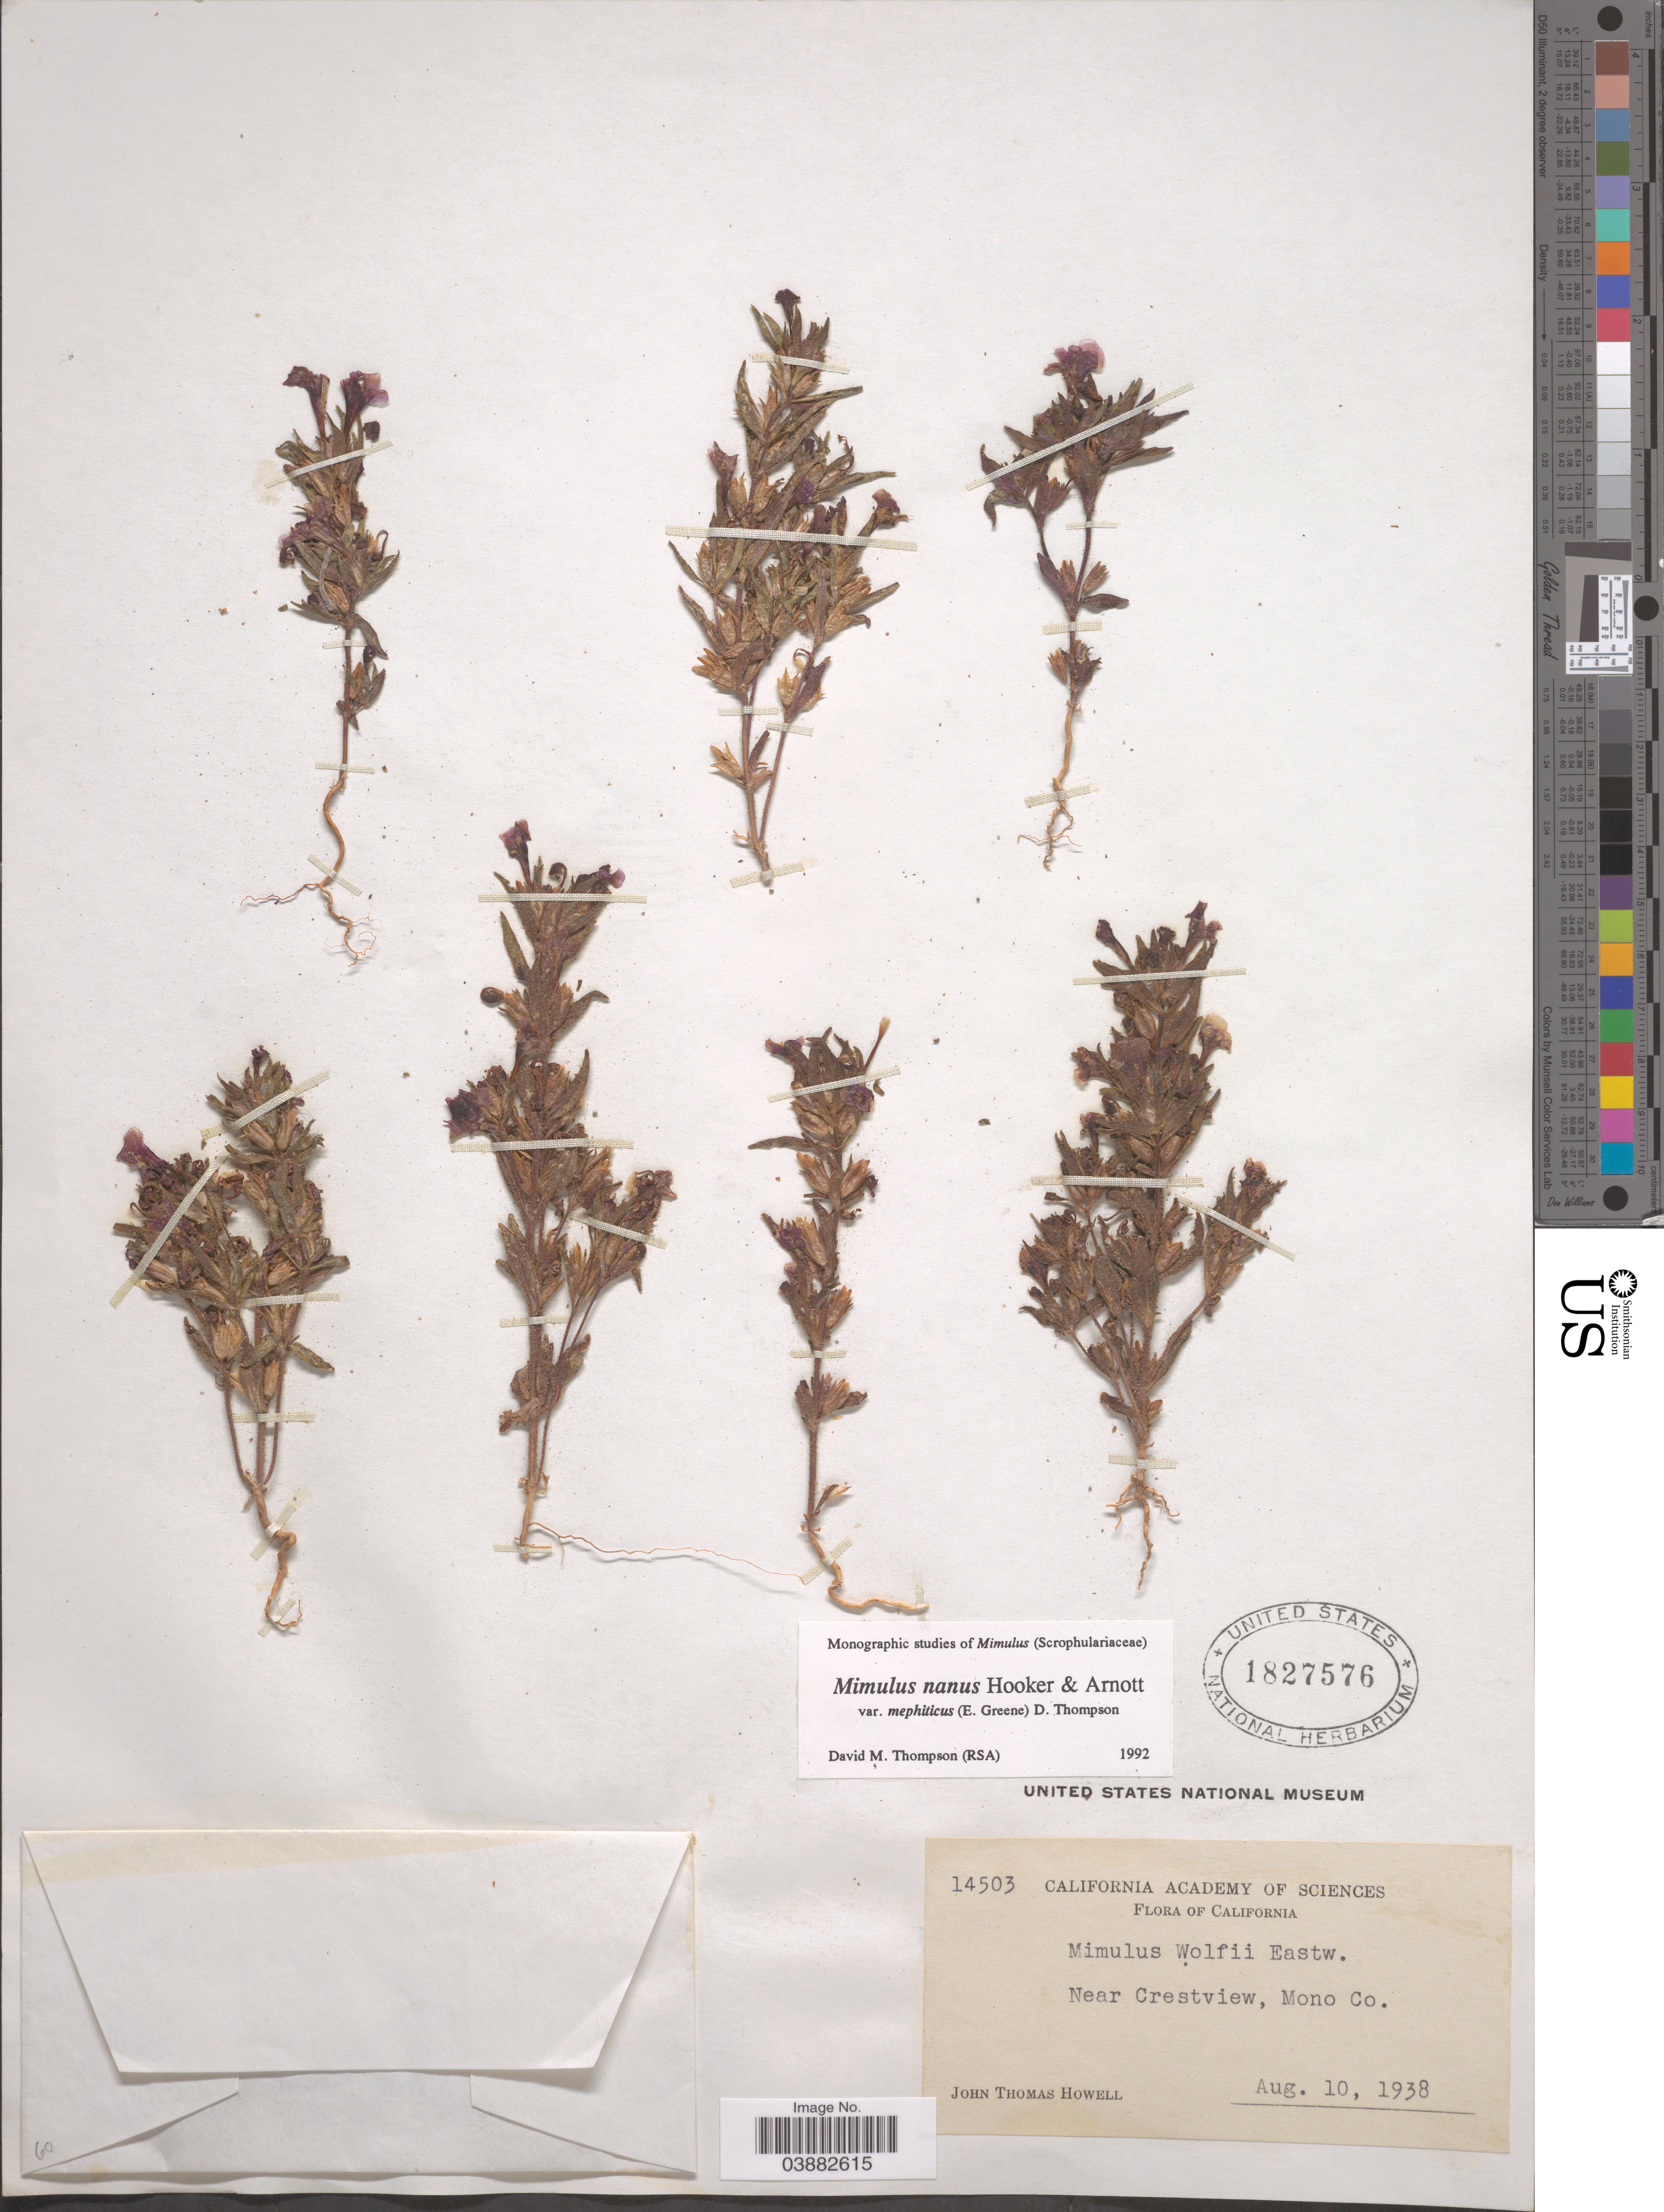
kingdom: Plantae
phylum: Tracheophyta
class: Magnoliopsida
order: Lamiales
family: Phrymaceae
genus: Mimulus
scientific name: Mimulus nanus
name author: Hook. & Arn.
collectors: J. T. Howell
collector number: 14503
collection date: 1938-08-10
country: United States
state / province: California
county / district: Mono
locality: Near Crestview, Mono Co.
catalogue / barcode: US 1827576